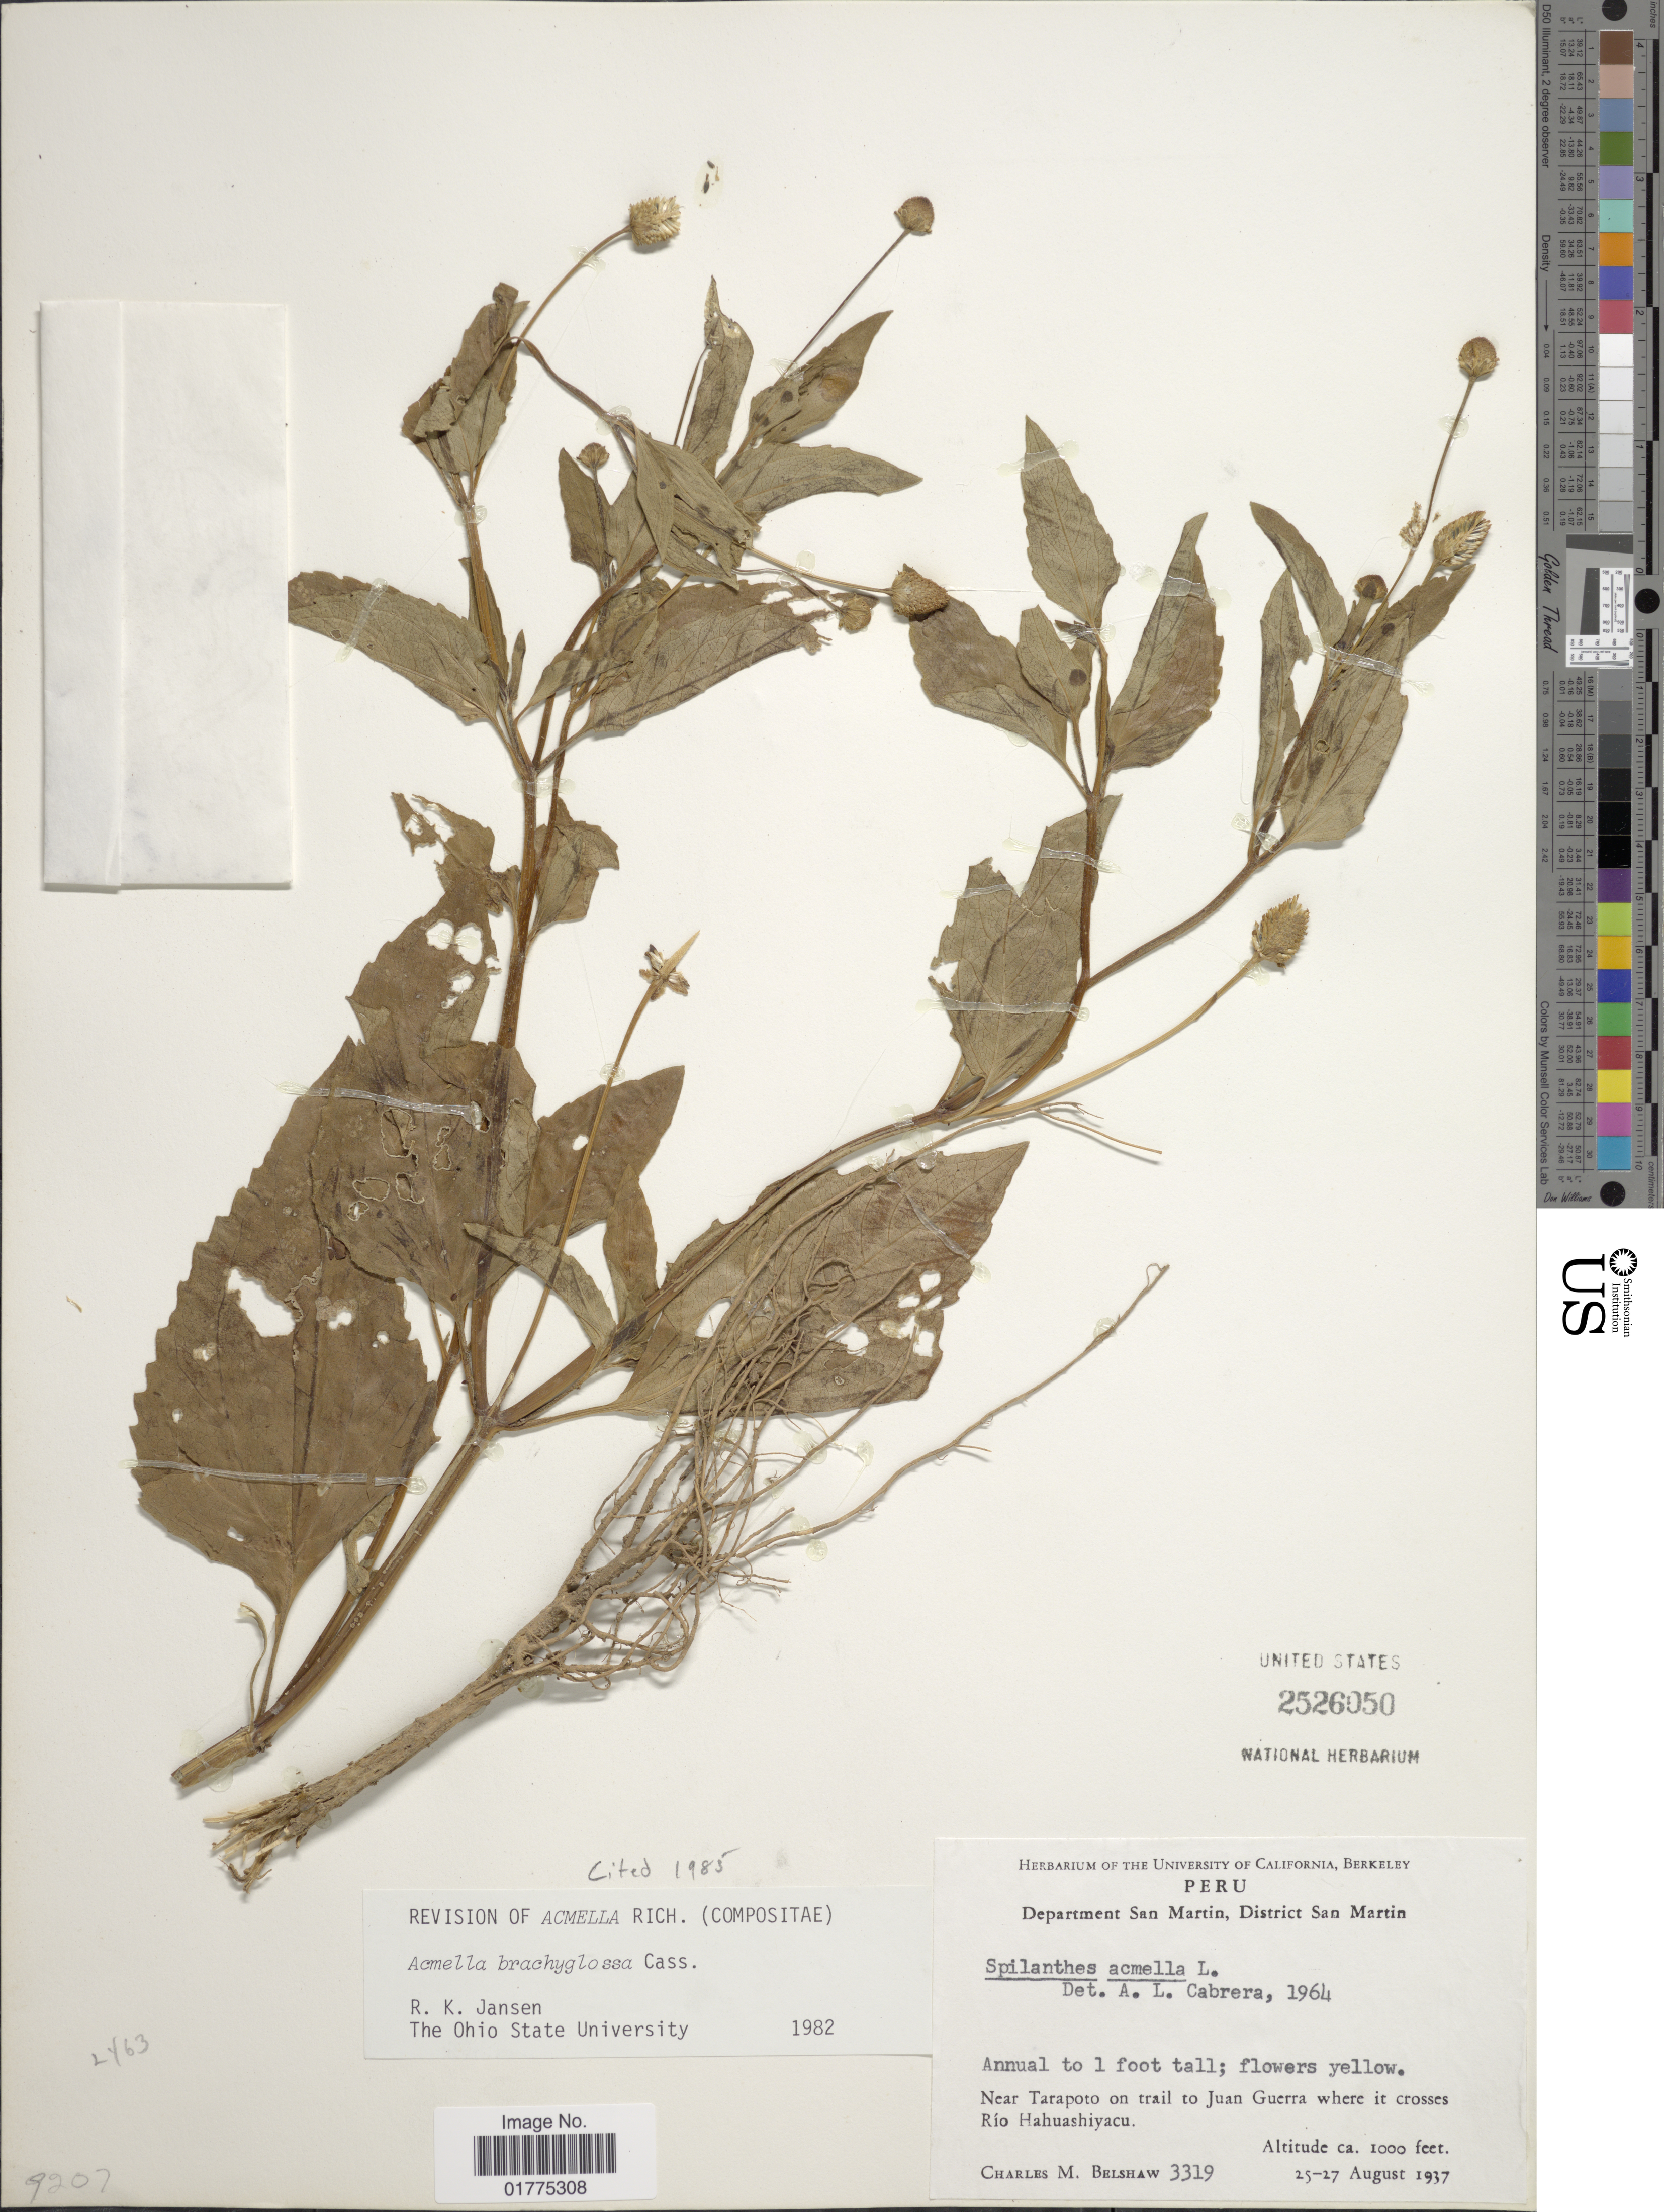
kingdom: Plantae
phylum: Tracheophyta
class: Magnoliopsida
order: Asterales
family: Asteraceae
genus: Acmella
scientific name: Acmella brachyglossa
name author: Cass.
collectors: C. Shaw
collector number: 3319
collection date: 1937-08-25/1937-08-27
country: Peru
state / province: San Martín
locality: Department San Martin, District San Martin, Near Tarapoto on trail to Juan Guerra where it crosses Rio Hahuashiyacu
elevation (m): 305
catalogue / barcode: US 2526050